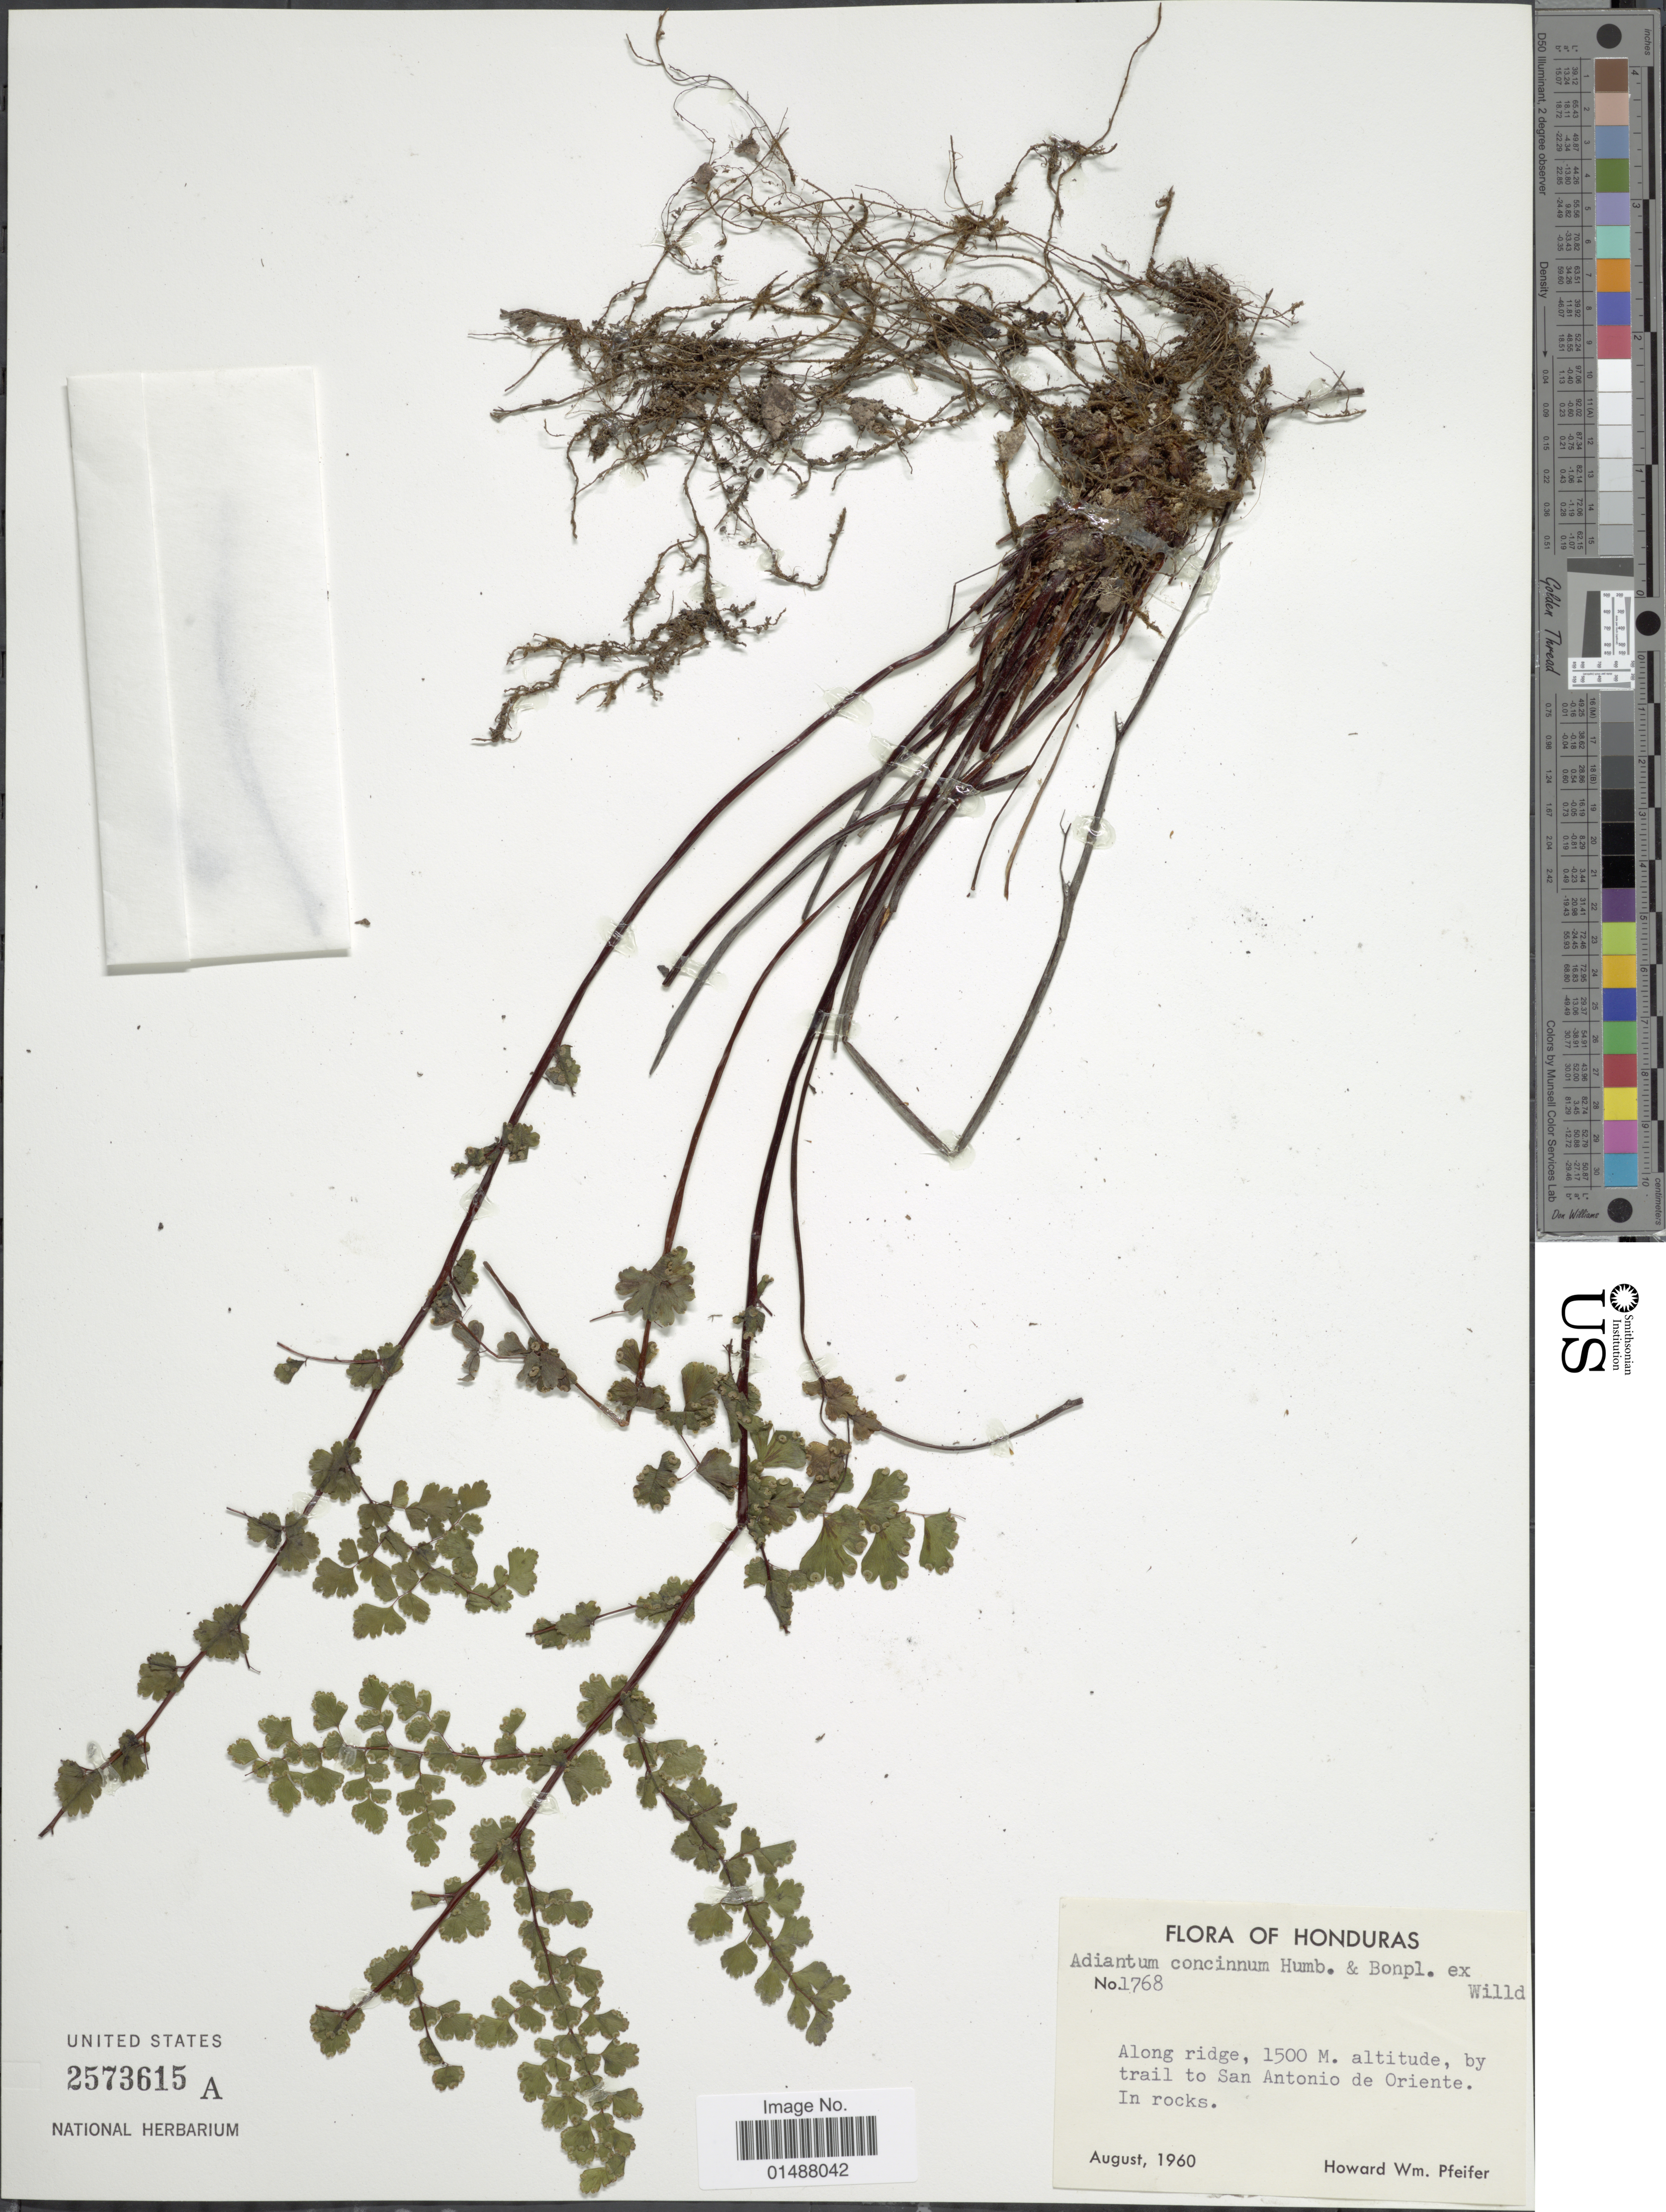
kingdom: Plantae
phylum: Tracheophyta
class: Polypodiopsida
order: Polypodiales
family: Pteridaceae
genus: Adiantum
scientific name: Adiantum concinnum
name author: Humb. & Bonpl. ex Willd.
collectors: H. W. Pfeifer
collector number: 1768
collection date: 1960-08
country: Honduras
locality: Along ridge by trail to San Antonio de Oriente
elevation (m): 1500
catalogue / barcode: US 2573615A